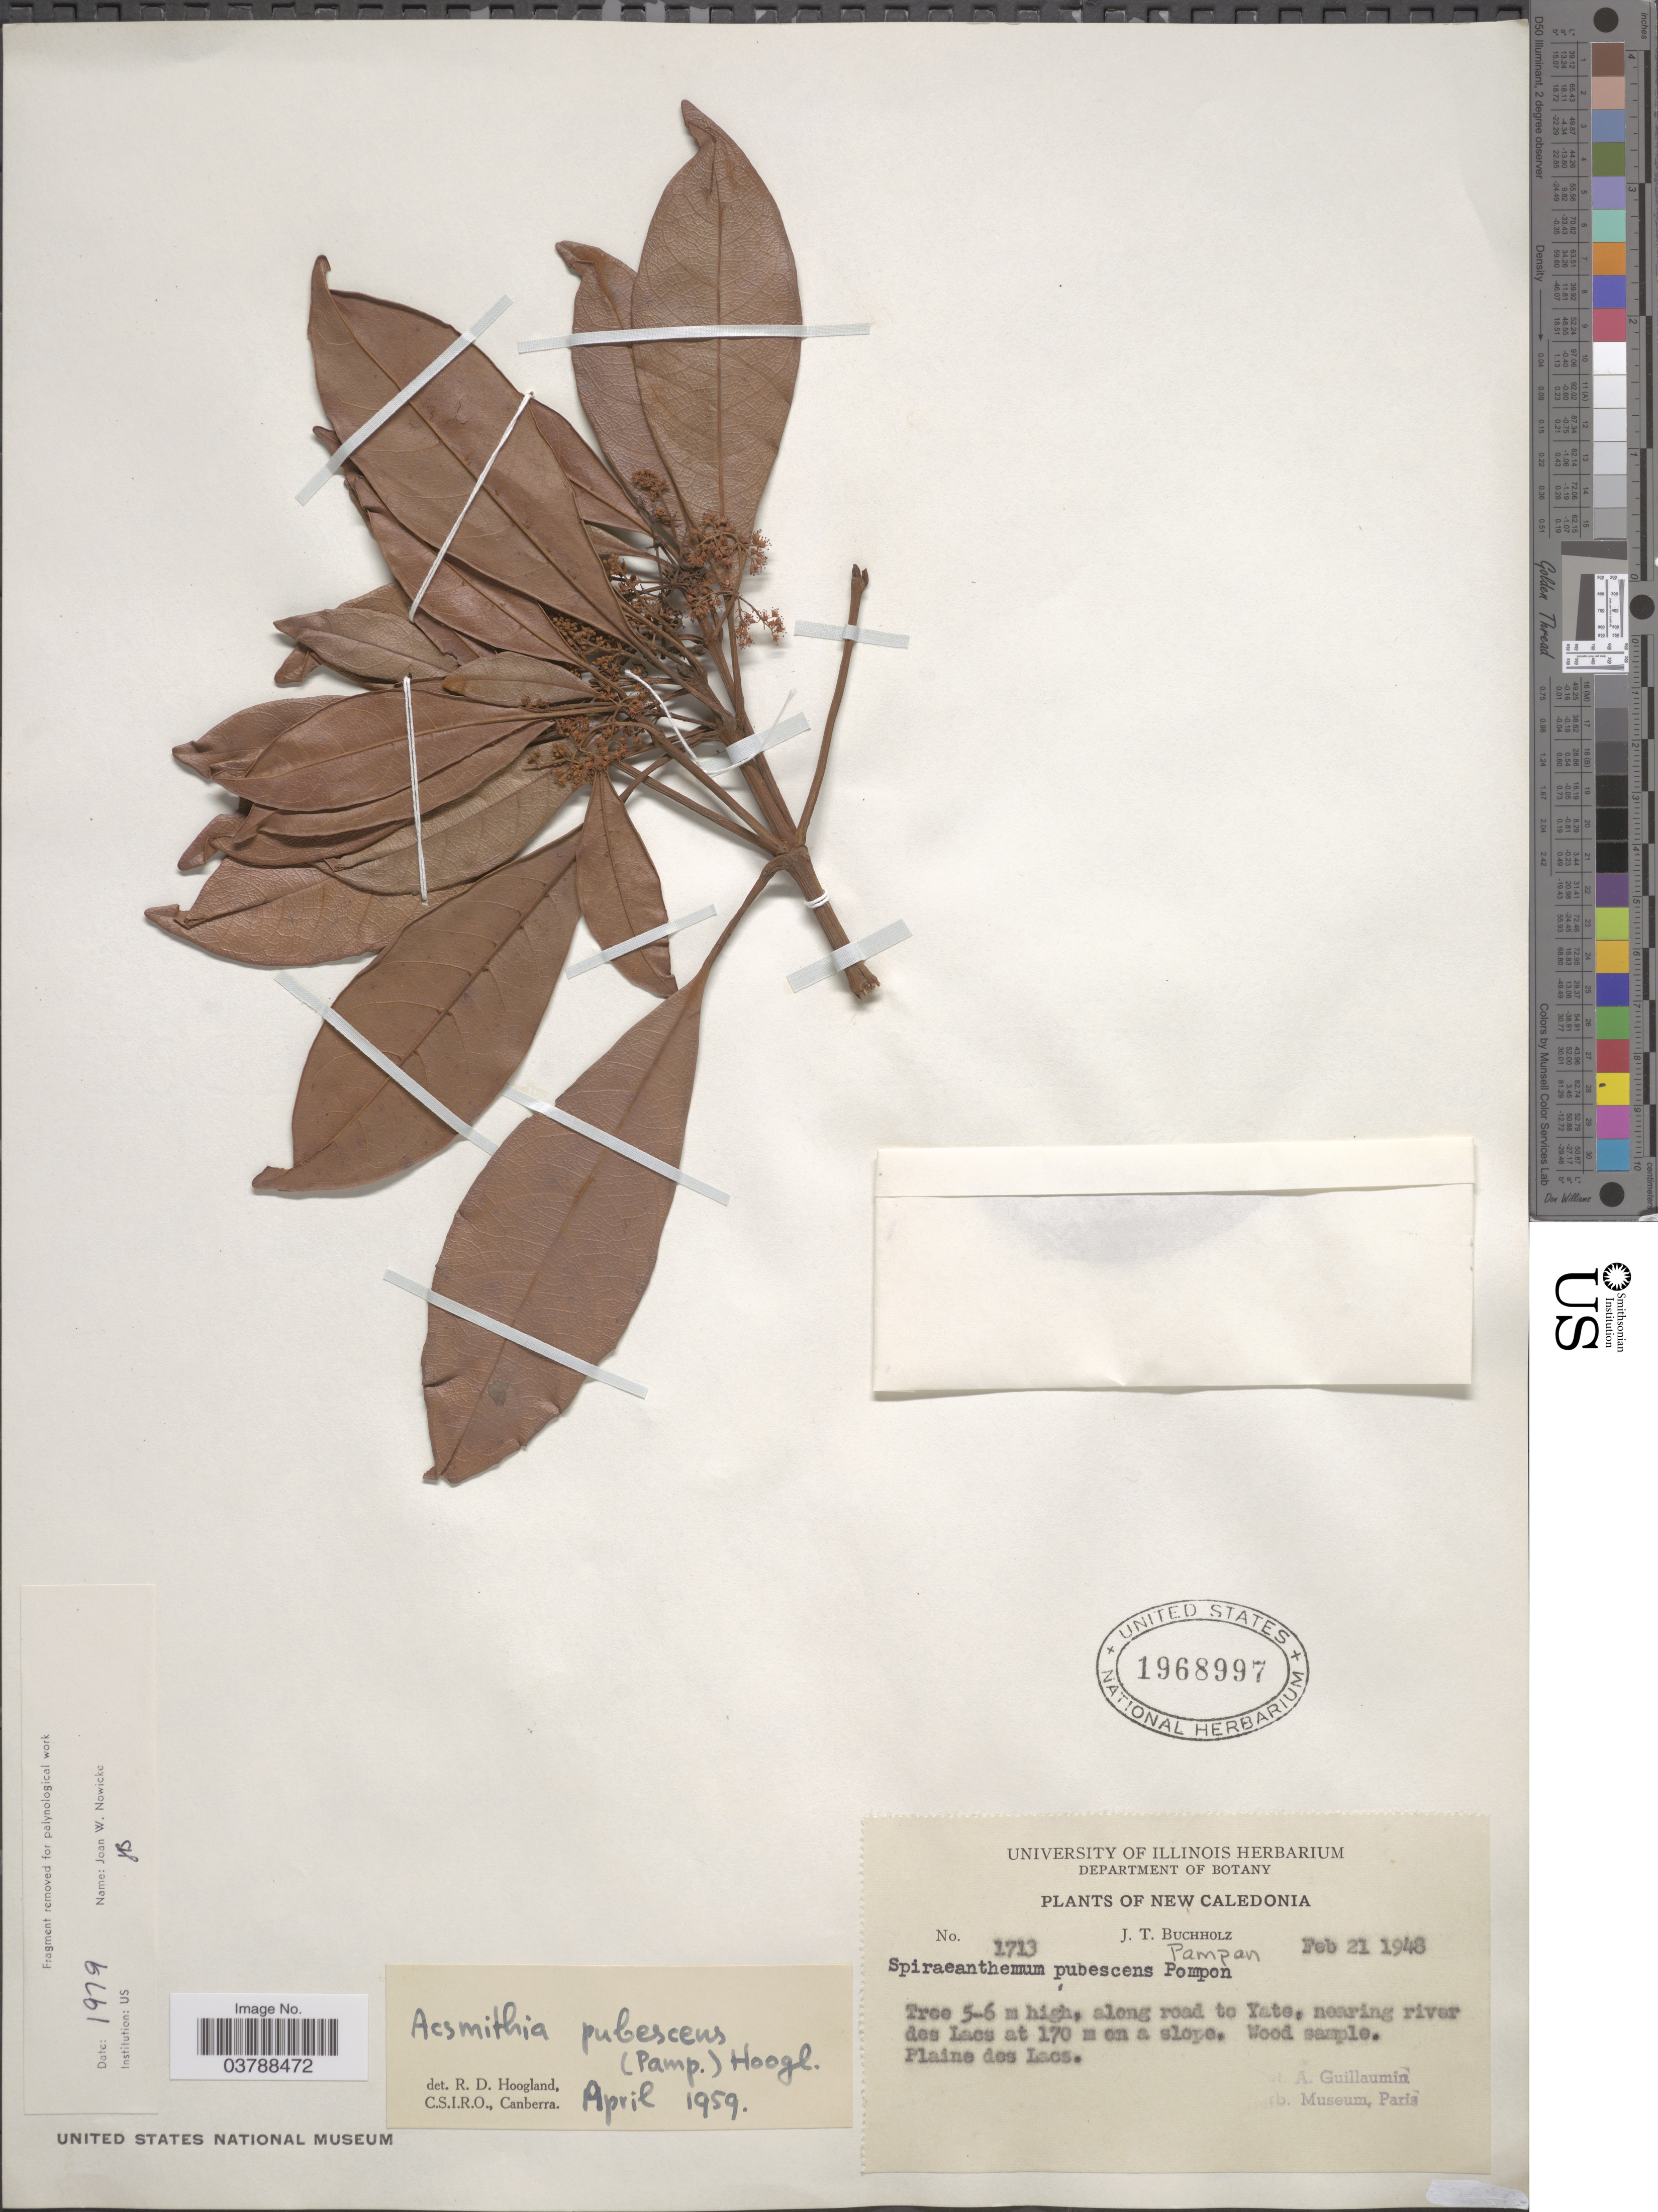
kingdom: Plantae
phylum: Tracheophyta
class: Magnoliopsida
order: Oxalidales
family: Cunoniaceae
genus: Spiraeanthemum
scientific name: Spiraeanthemum pubescens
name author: Pamp.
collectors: J. T. Buchholz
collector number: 1713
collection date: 1948-02-21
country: New Caledonia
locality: Along road to Yate, nearing river des Lacs. Plaine des Lacs.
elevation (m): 170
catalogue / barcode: US 1968997